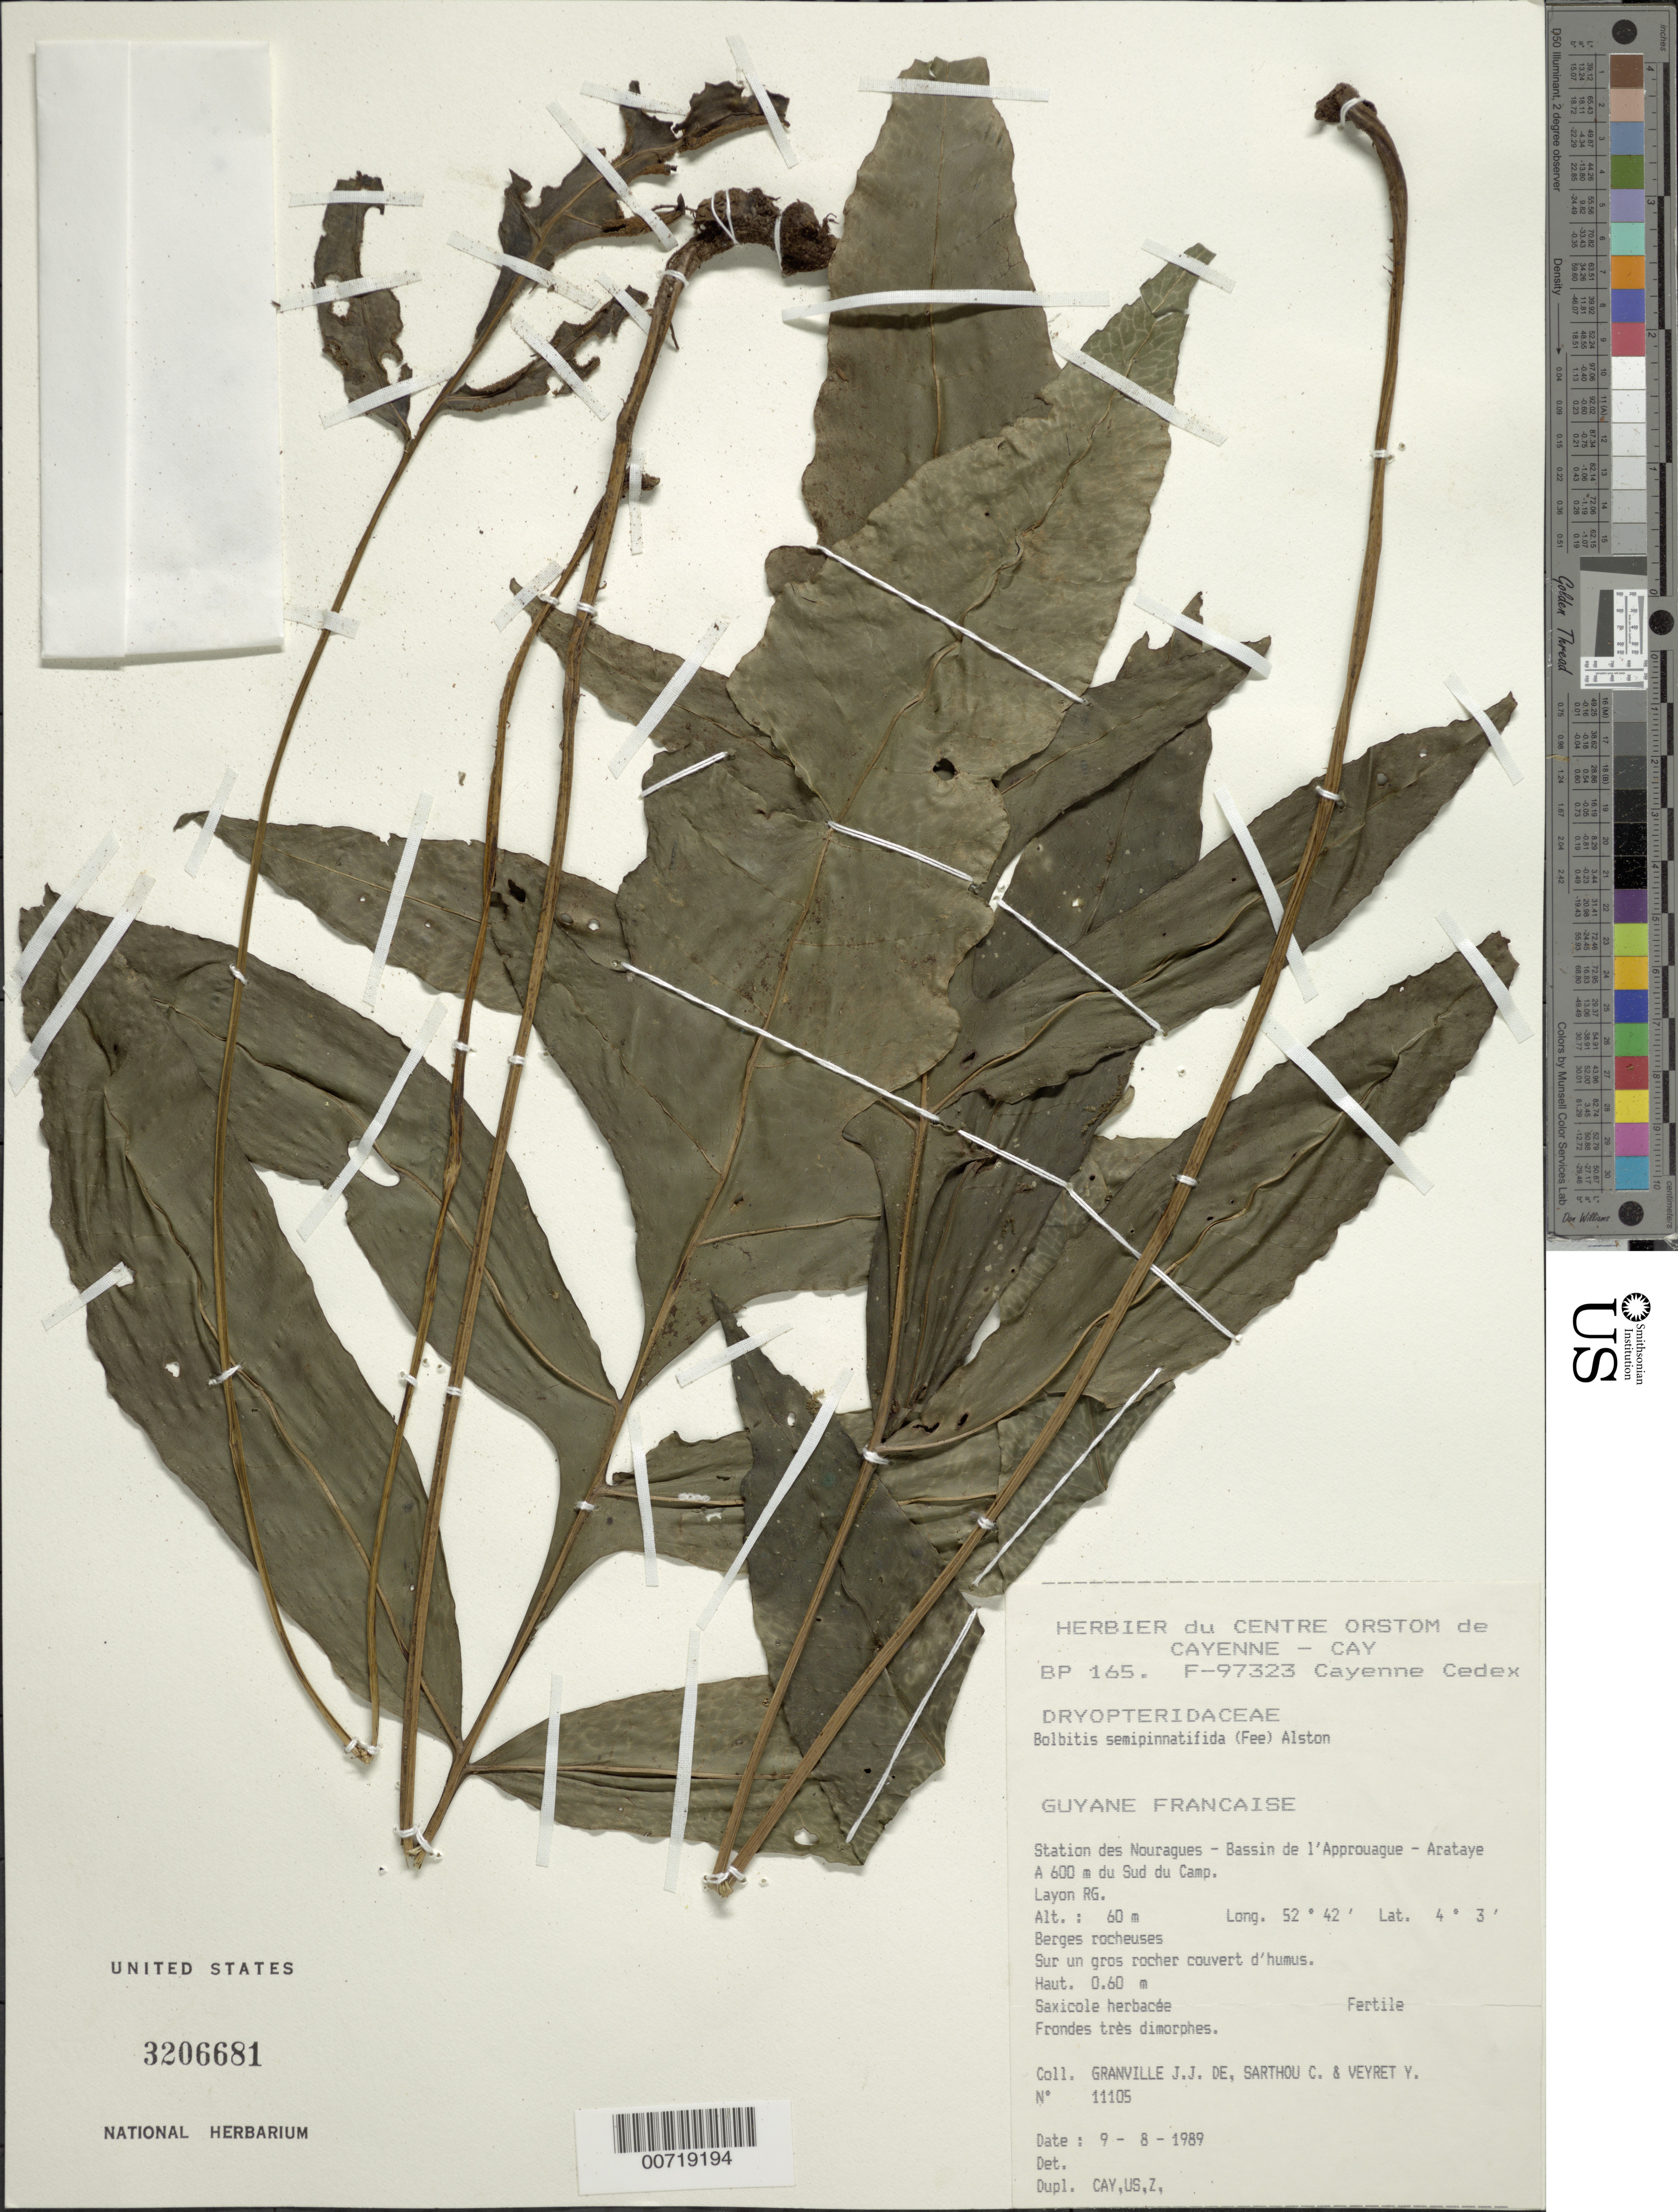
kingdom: Plantae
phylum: Tracheophyta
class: Polypodiopsida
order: Polypodiales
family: Dryopteridaceae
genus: Bolbitis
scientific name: Bolbitis semipinnatifida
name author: (Fée) Alston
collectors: J.-J. de Granville, C. Sarthou & Y. Veyret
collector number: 11105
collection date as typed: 9-Aug-89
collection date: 1989-08-09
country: French Guiana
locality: Station des Nouragues, Bassin de l'Approuague, Arataye, 600 m sud du camp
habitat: Berges rocheuses, sur un gros rocher couvert d'humus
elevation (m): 60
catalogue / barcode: US 3206681